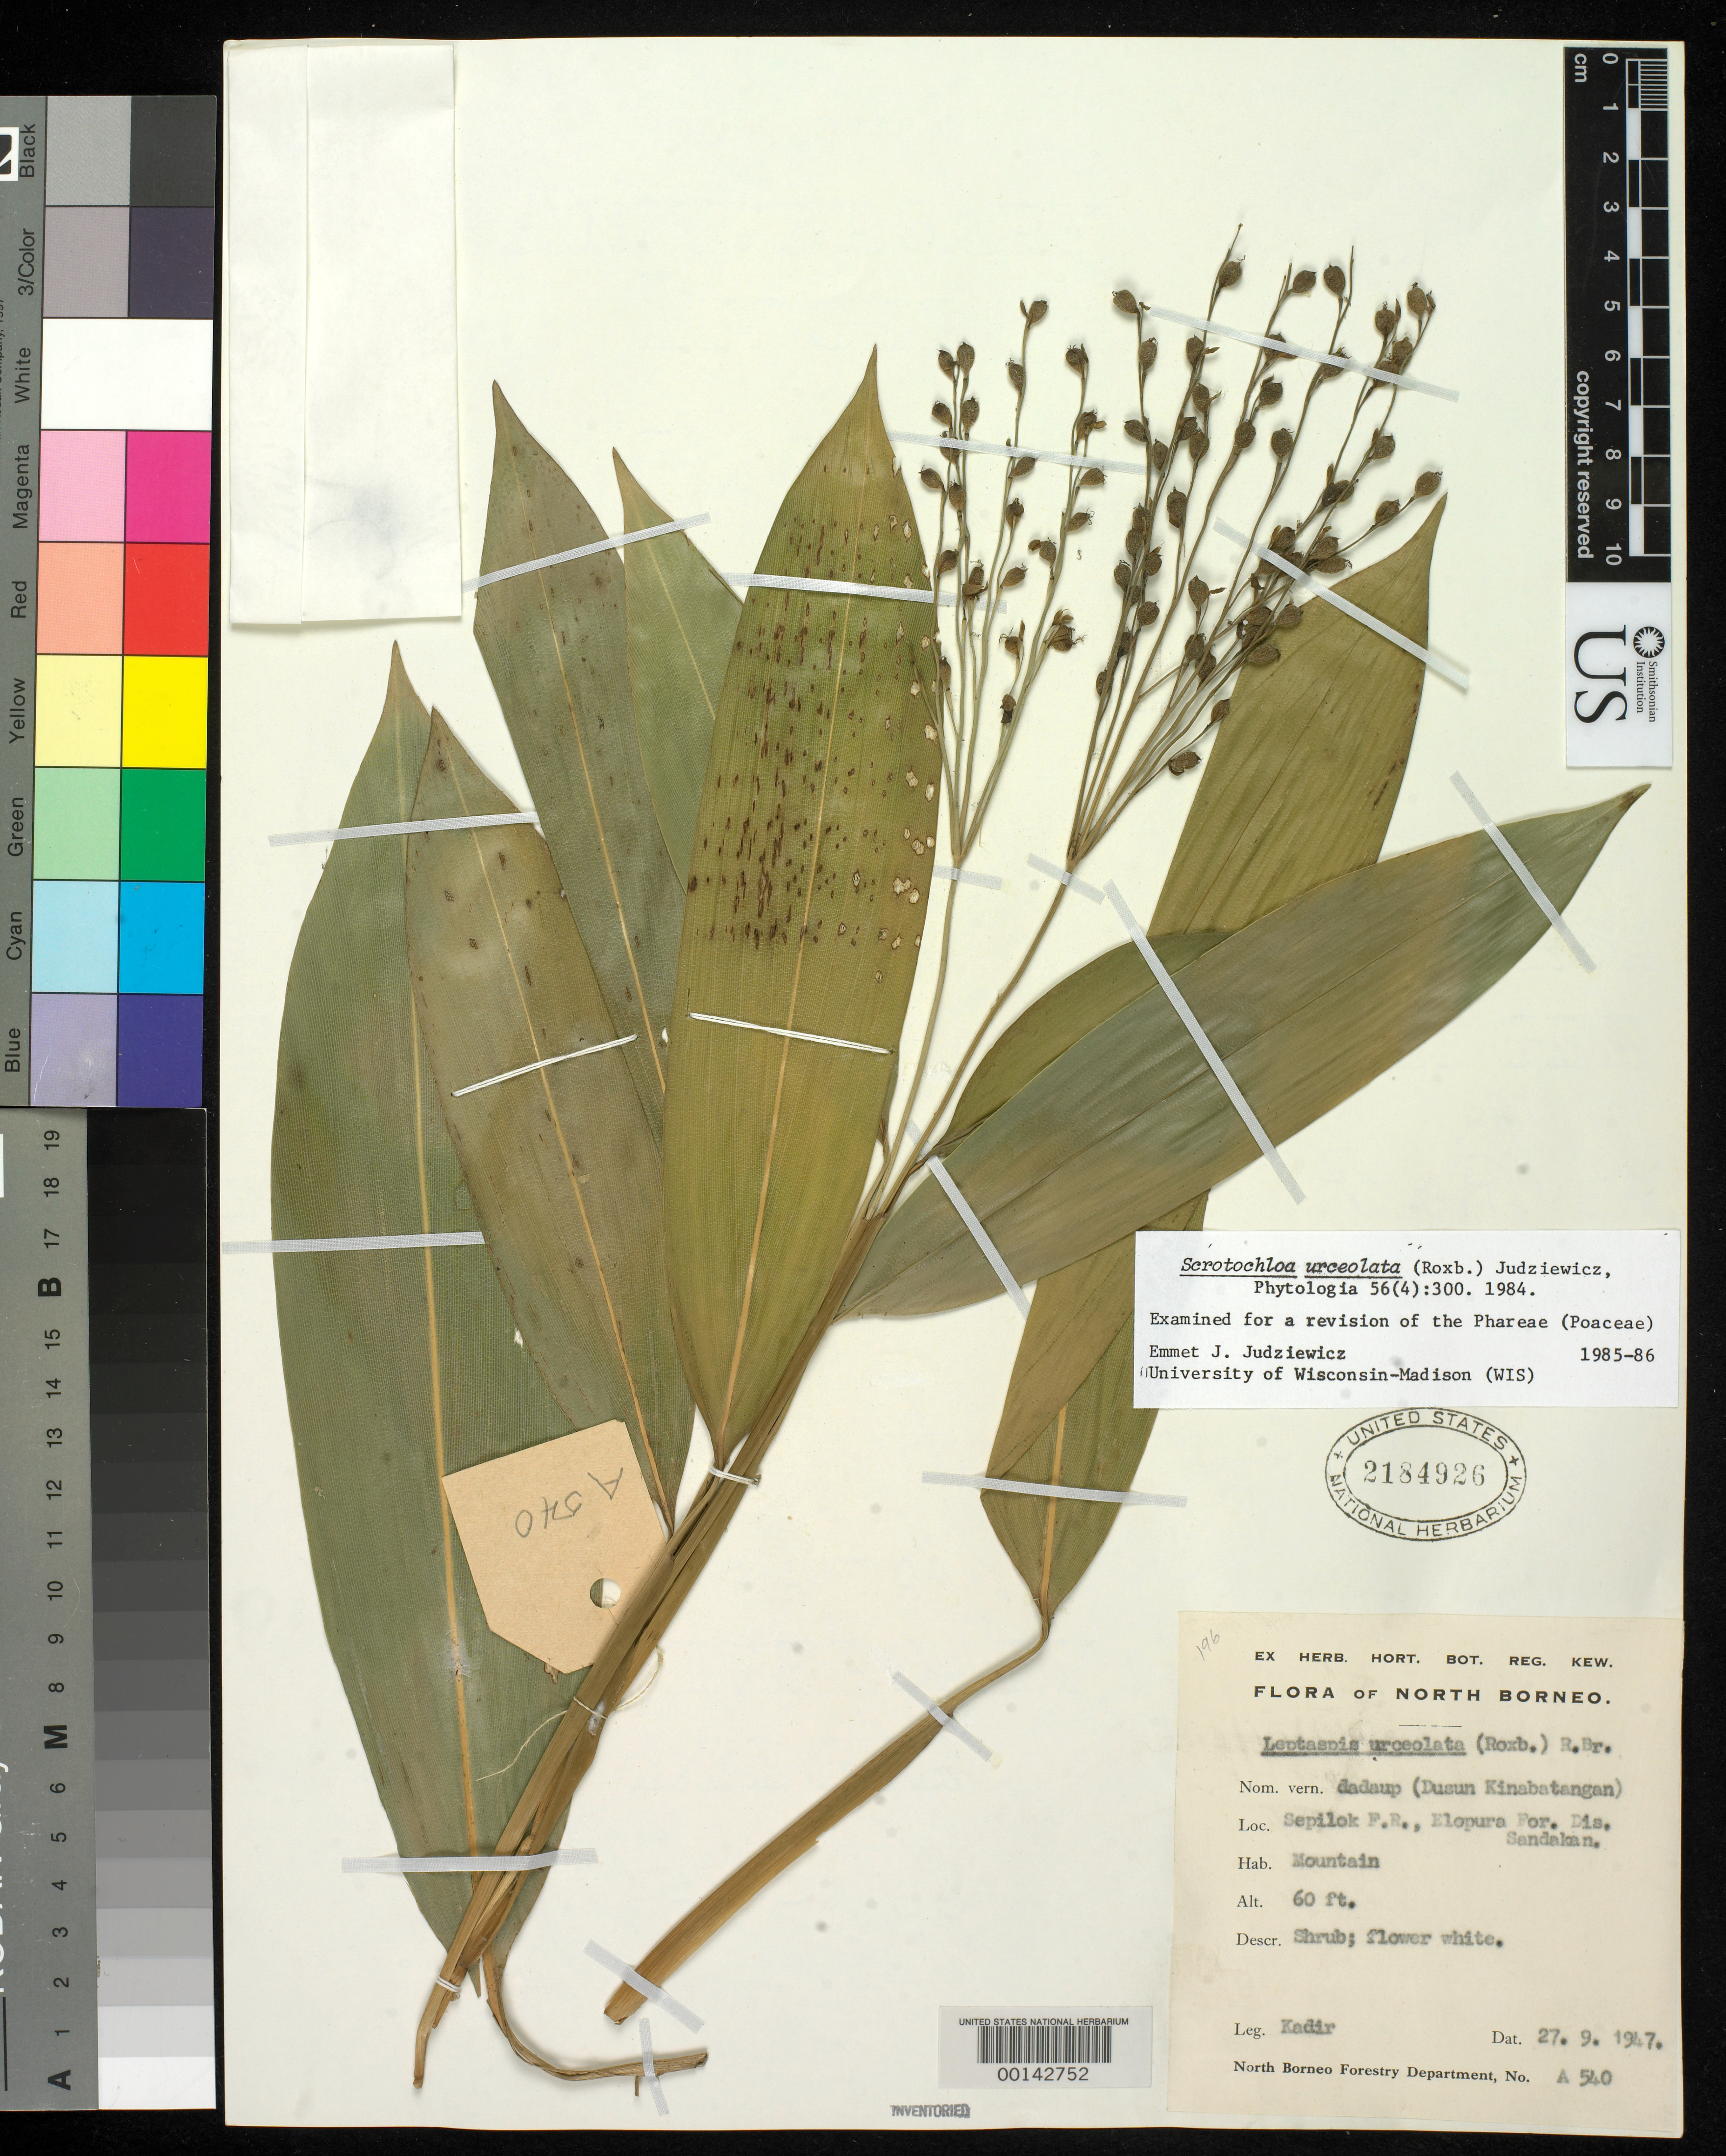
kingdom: Plantae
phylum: Tracheophyta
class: Liliopsida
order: Poales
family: Poaceae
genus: Scrotochloa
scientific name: Scrotochloa urceolata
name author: (Roxb.) Judz.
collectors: A. Kadir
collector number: A540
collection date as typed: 27 Sep 1947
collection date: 1947-09-27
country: Malaysia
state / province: Sabah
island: Borneo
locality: Sepilok F. R., Elopura For. Dis., Sandakan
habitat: mountain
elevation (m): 18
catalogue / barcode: US 2184926